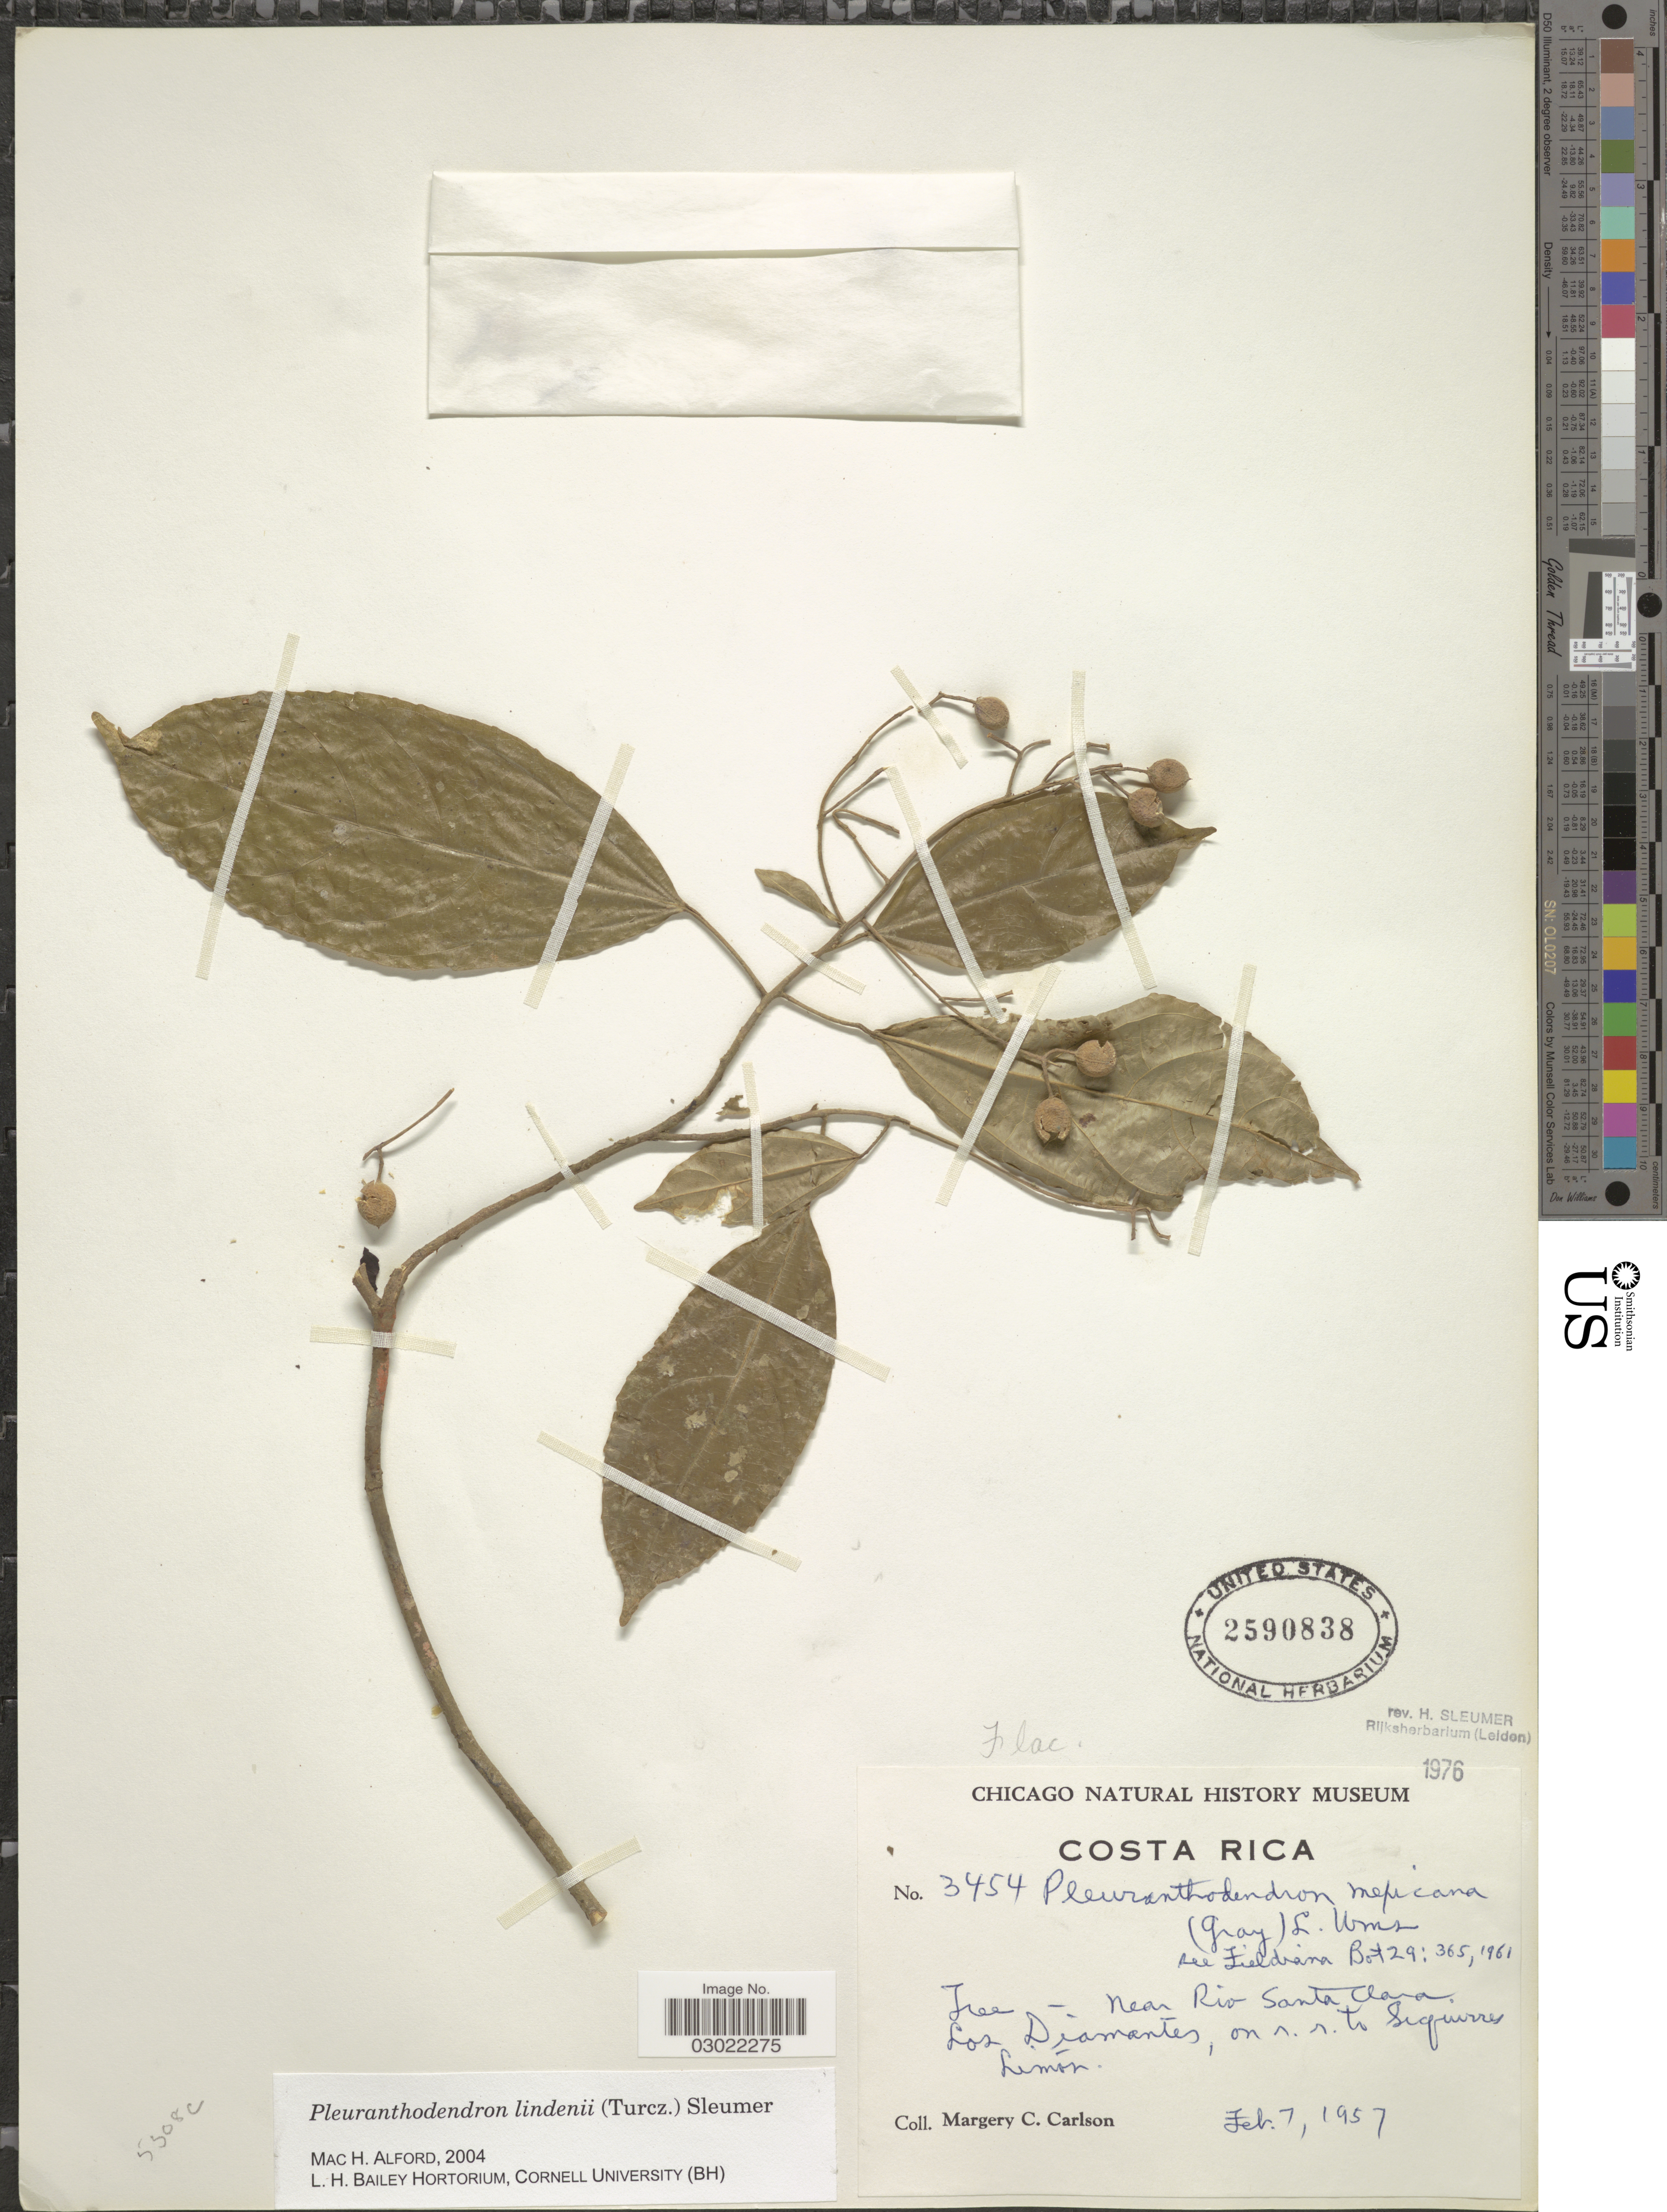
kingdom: Plantae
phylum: Tracheophyta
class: Magnoliopsida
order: Malpighiales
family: Salicaceae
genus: Pleuranthodendron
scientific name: Pleuranthodendron lindenii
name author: (Turcz.) Sleumer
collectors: M. C. Carlson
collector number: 3454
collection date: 1957-02-07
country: Costa Rica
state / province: Limón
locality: Near Rio Santa Clara. Los Diamantes, on r.r. to Siquirres.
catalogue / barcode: US 2590838